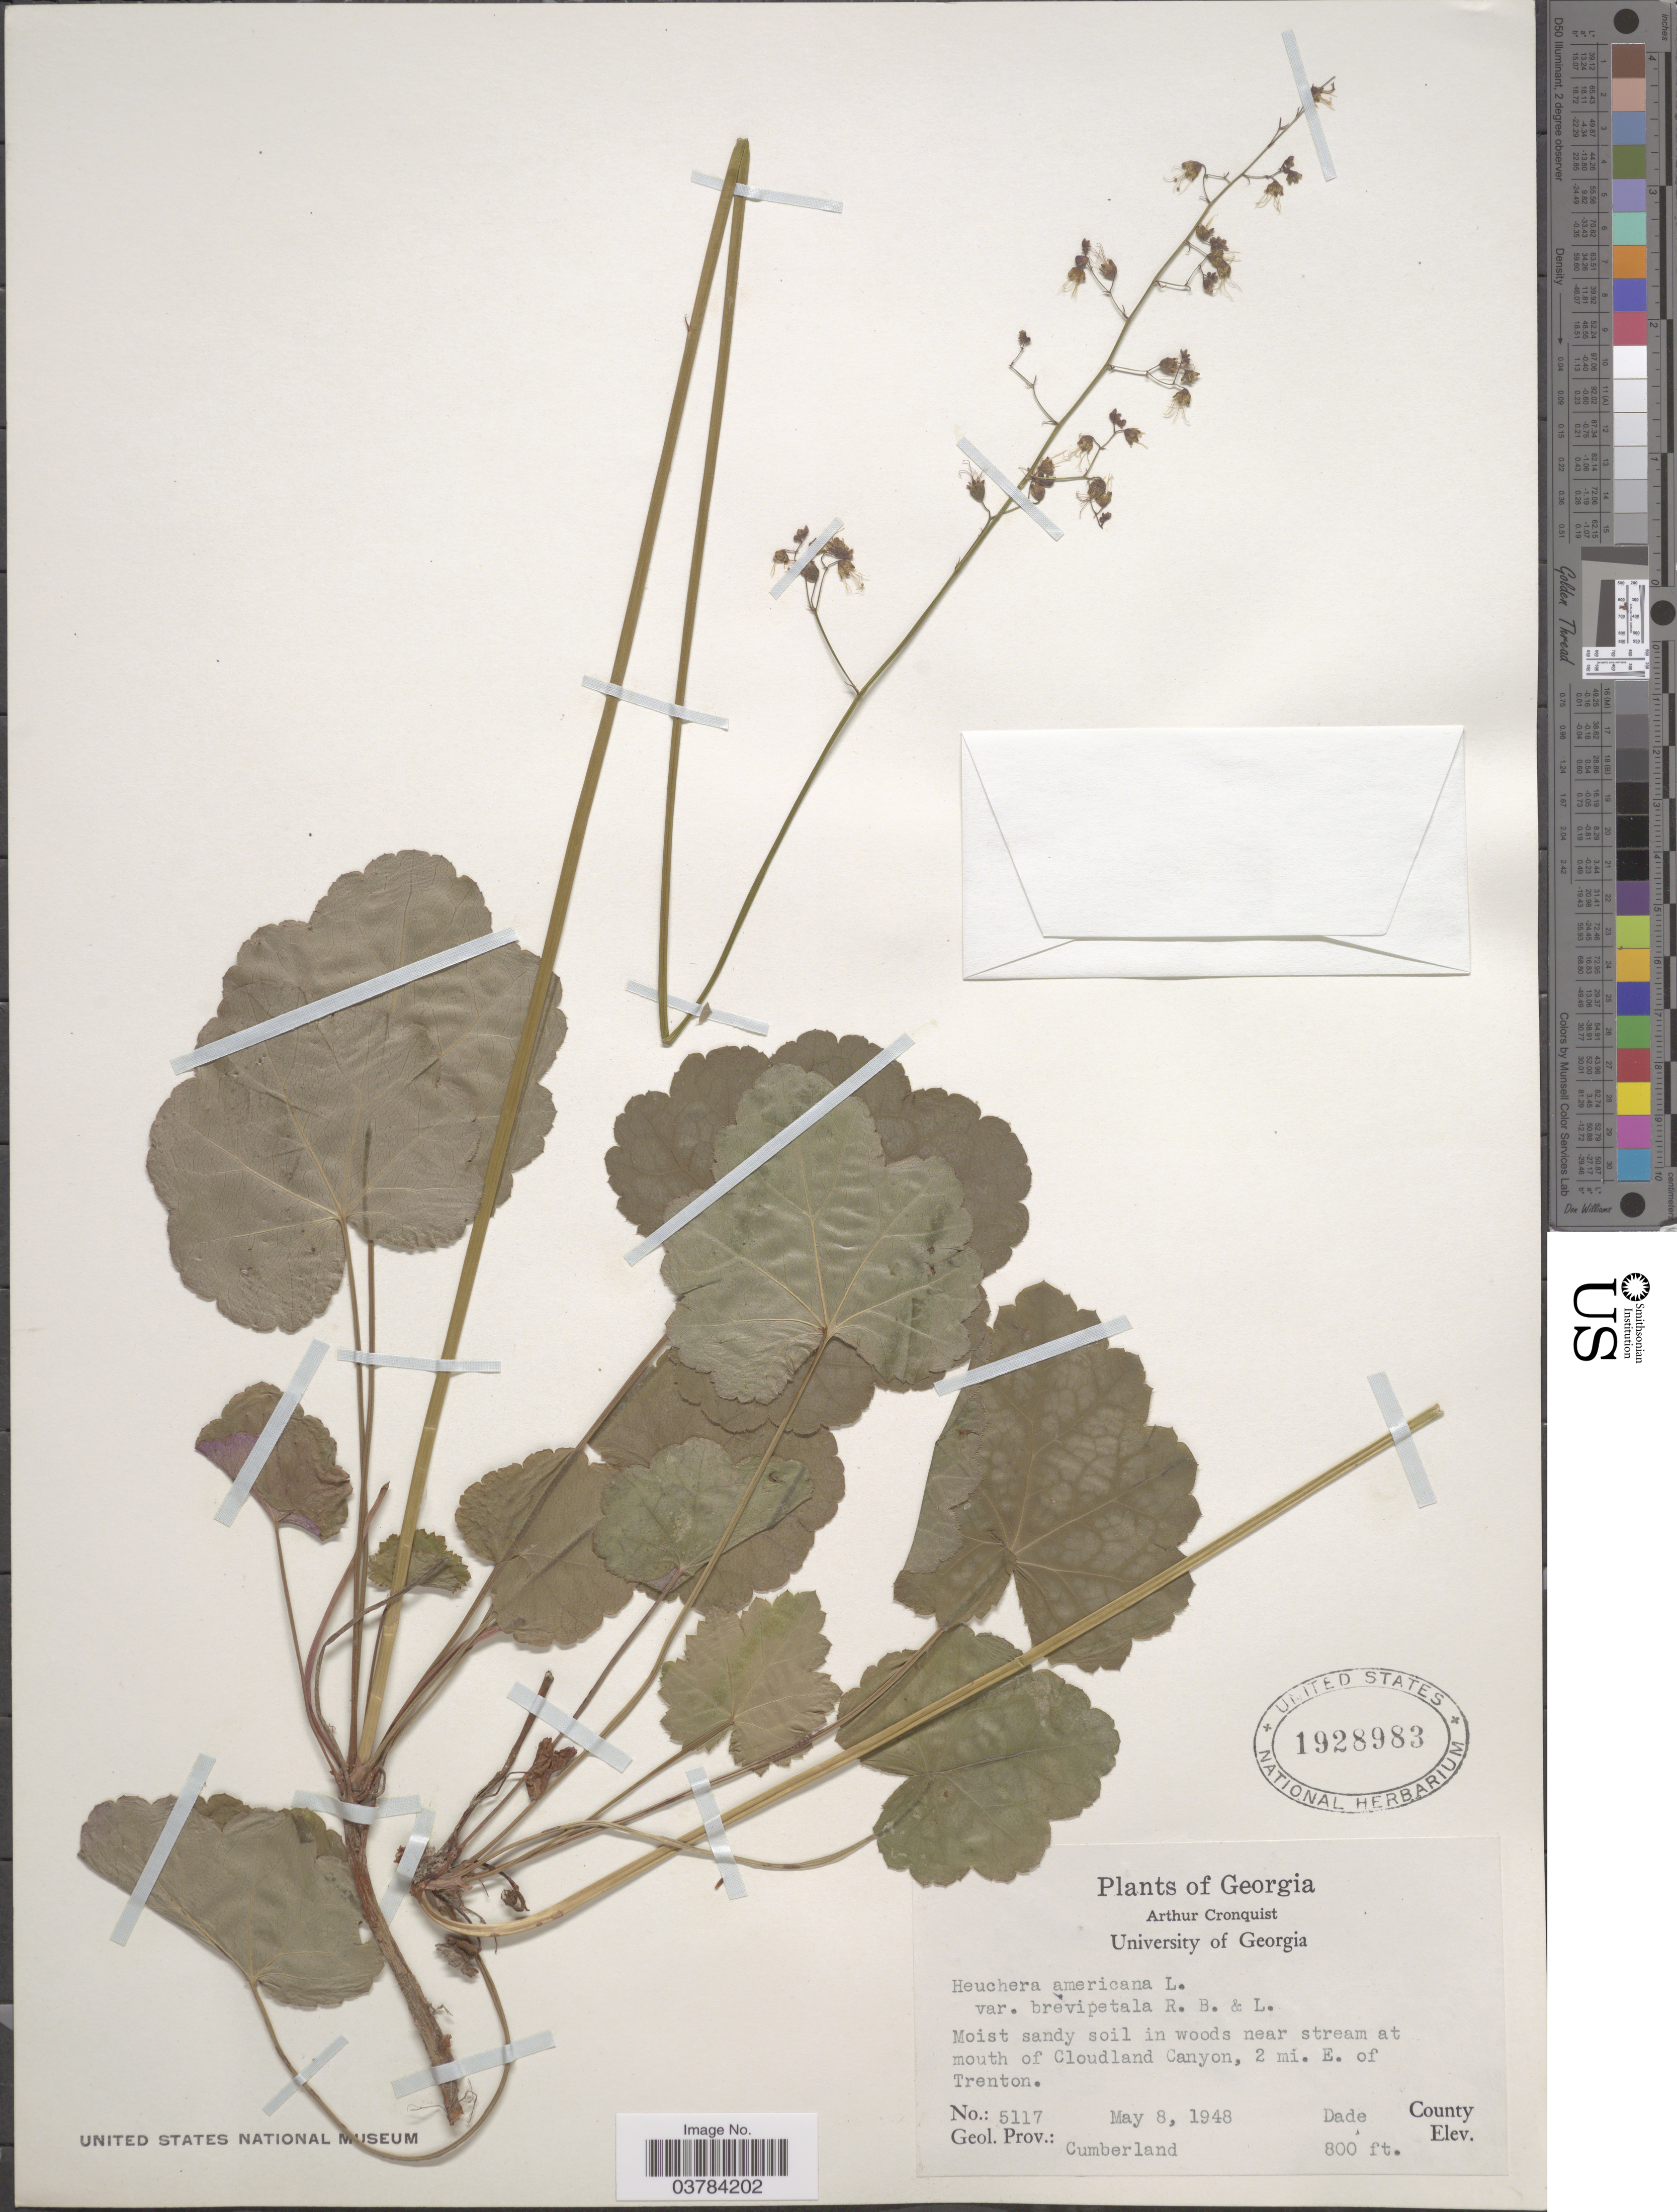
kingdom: Plantae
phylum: Tracheophyta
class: Magnoliopsida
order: Saxifragales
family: Saxifragaceae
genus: Heuchera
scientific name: Heuchera americana var. brevipetala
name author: Rosend. et al.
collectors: A. J. Cronquist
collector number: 5117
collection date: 1948-05-08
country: United States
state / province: Georgia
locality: Moist sandy soil in woods near stream at mouth of Cloudland Canyon, 2 mi. E. of Trenton. Dade County. Geol. Prov.: Cumberland.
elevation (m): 244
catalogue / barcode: US 1928983